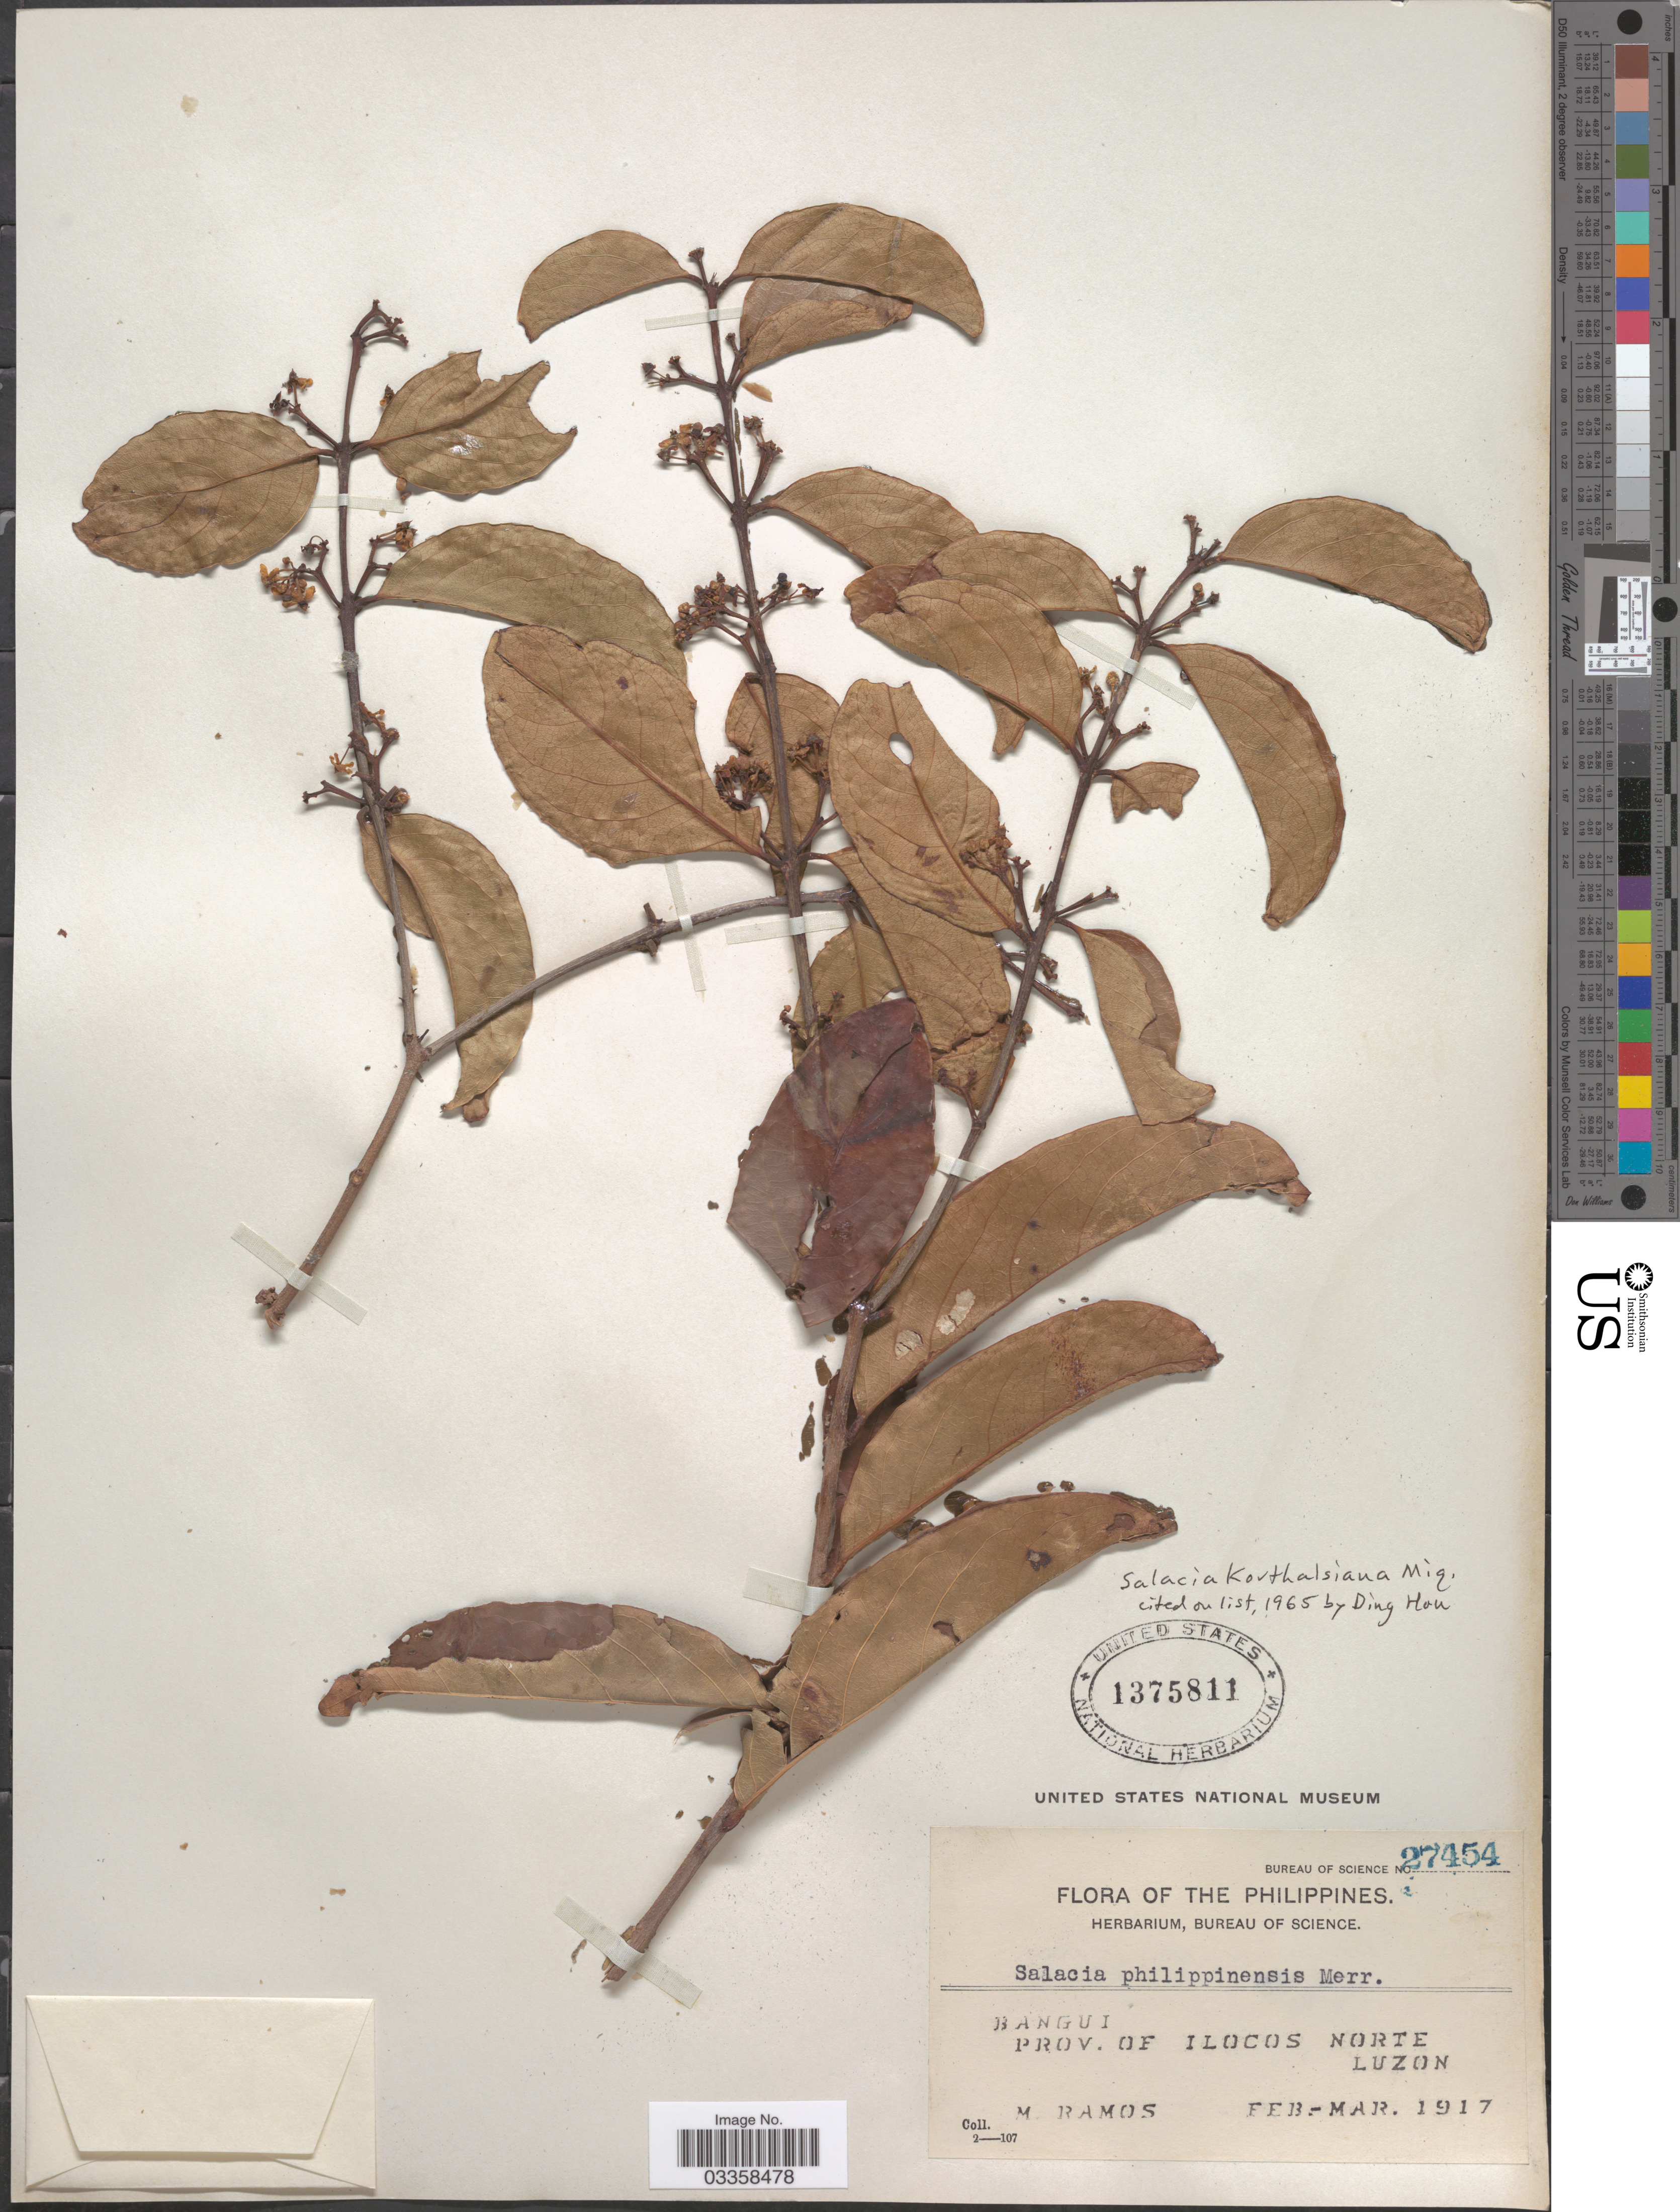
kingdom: Plantae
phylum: Tracheophyta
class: Magnoliopsida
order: Celastrales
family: Celastraceae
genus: Salacia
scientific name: Salacia korthalsiana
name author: Miq.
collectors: M. Ramos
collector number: Bureau of Science 27454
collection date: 1917-02/1917-03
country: Philippines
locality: Bangui. Prov. of Ilocos Norte. Luzon.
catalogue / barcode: US 1375811